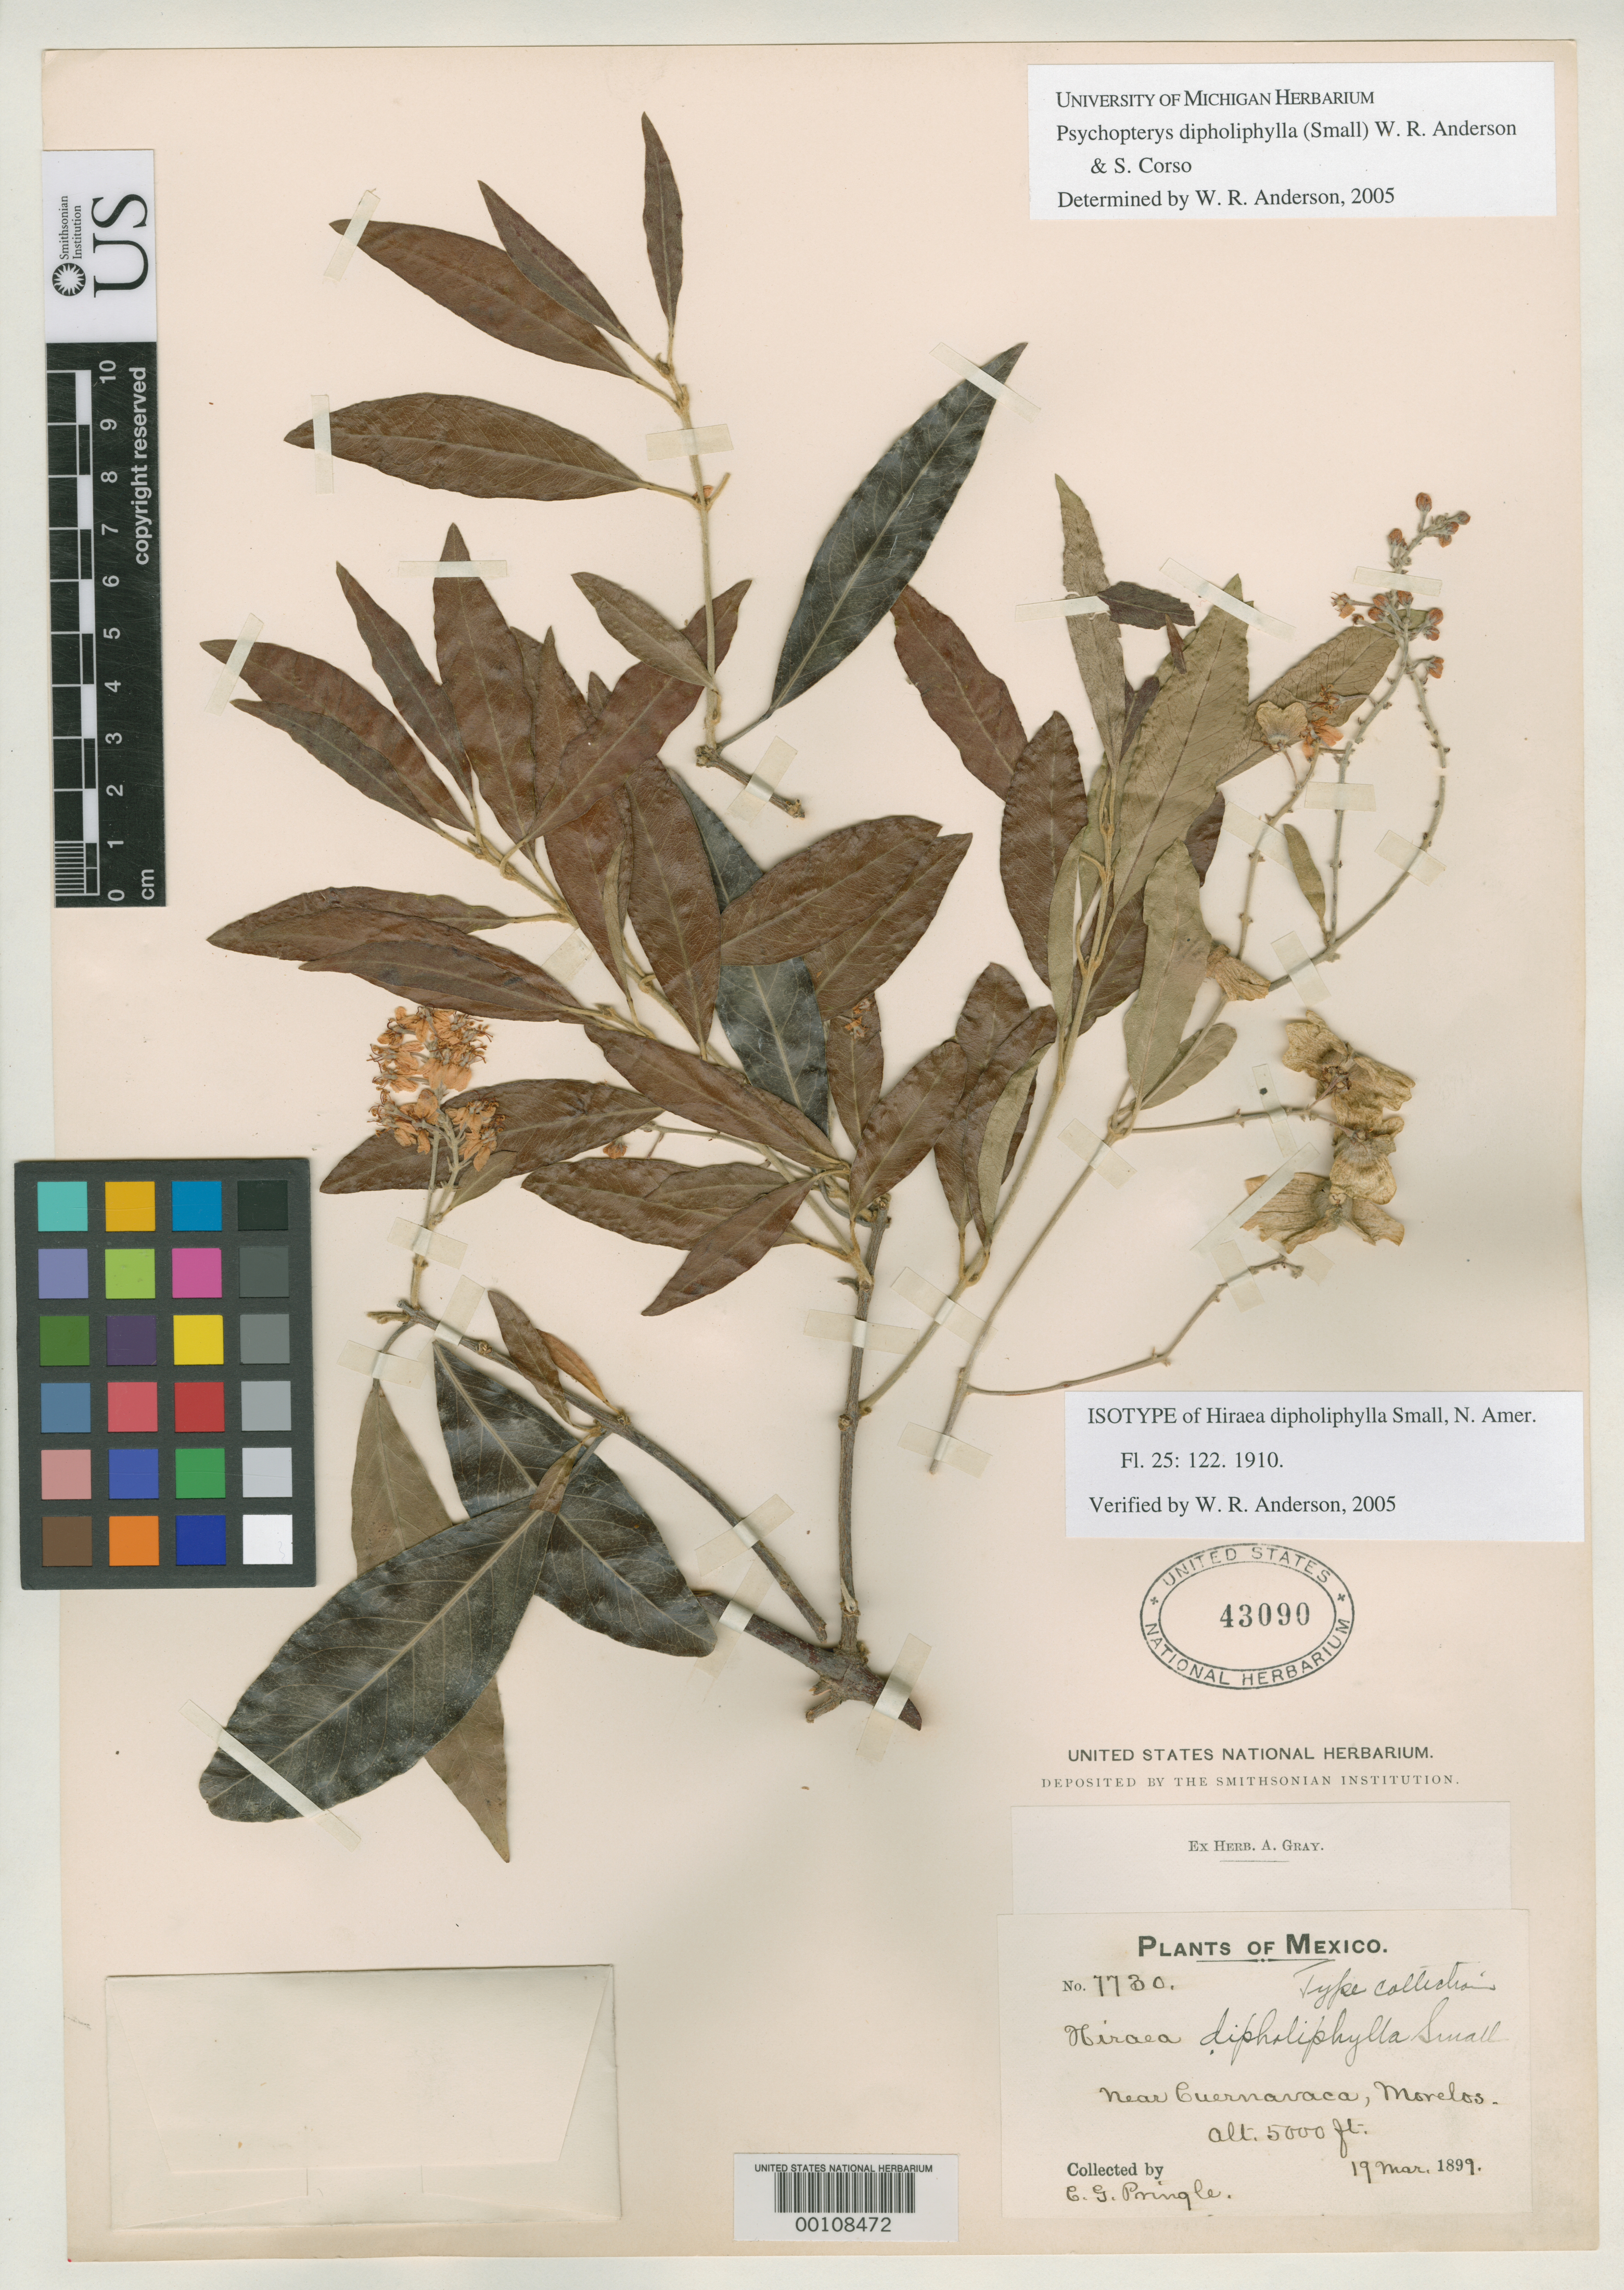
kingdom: Plantae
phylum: Tracheophyta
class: Magnoliopsida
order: Malpighiales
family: Malpighiaceae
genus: Hiraea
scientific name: Hiraea dipholiphylla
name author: Small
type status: Isotype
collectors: C. G. Pringle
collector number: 7730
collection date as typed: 19 Mar 1899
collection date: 1899-03-19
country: Mexico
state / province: Morelos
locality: Near Cuernavaca.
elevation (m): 1524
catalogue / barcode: US 43090